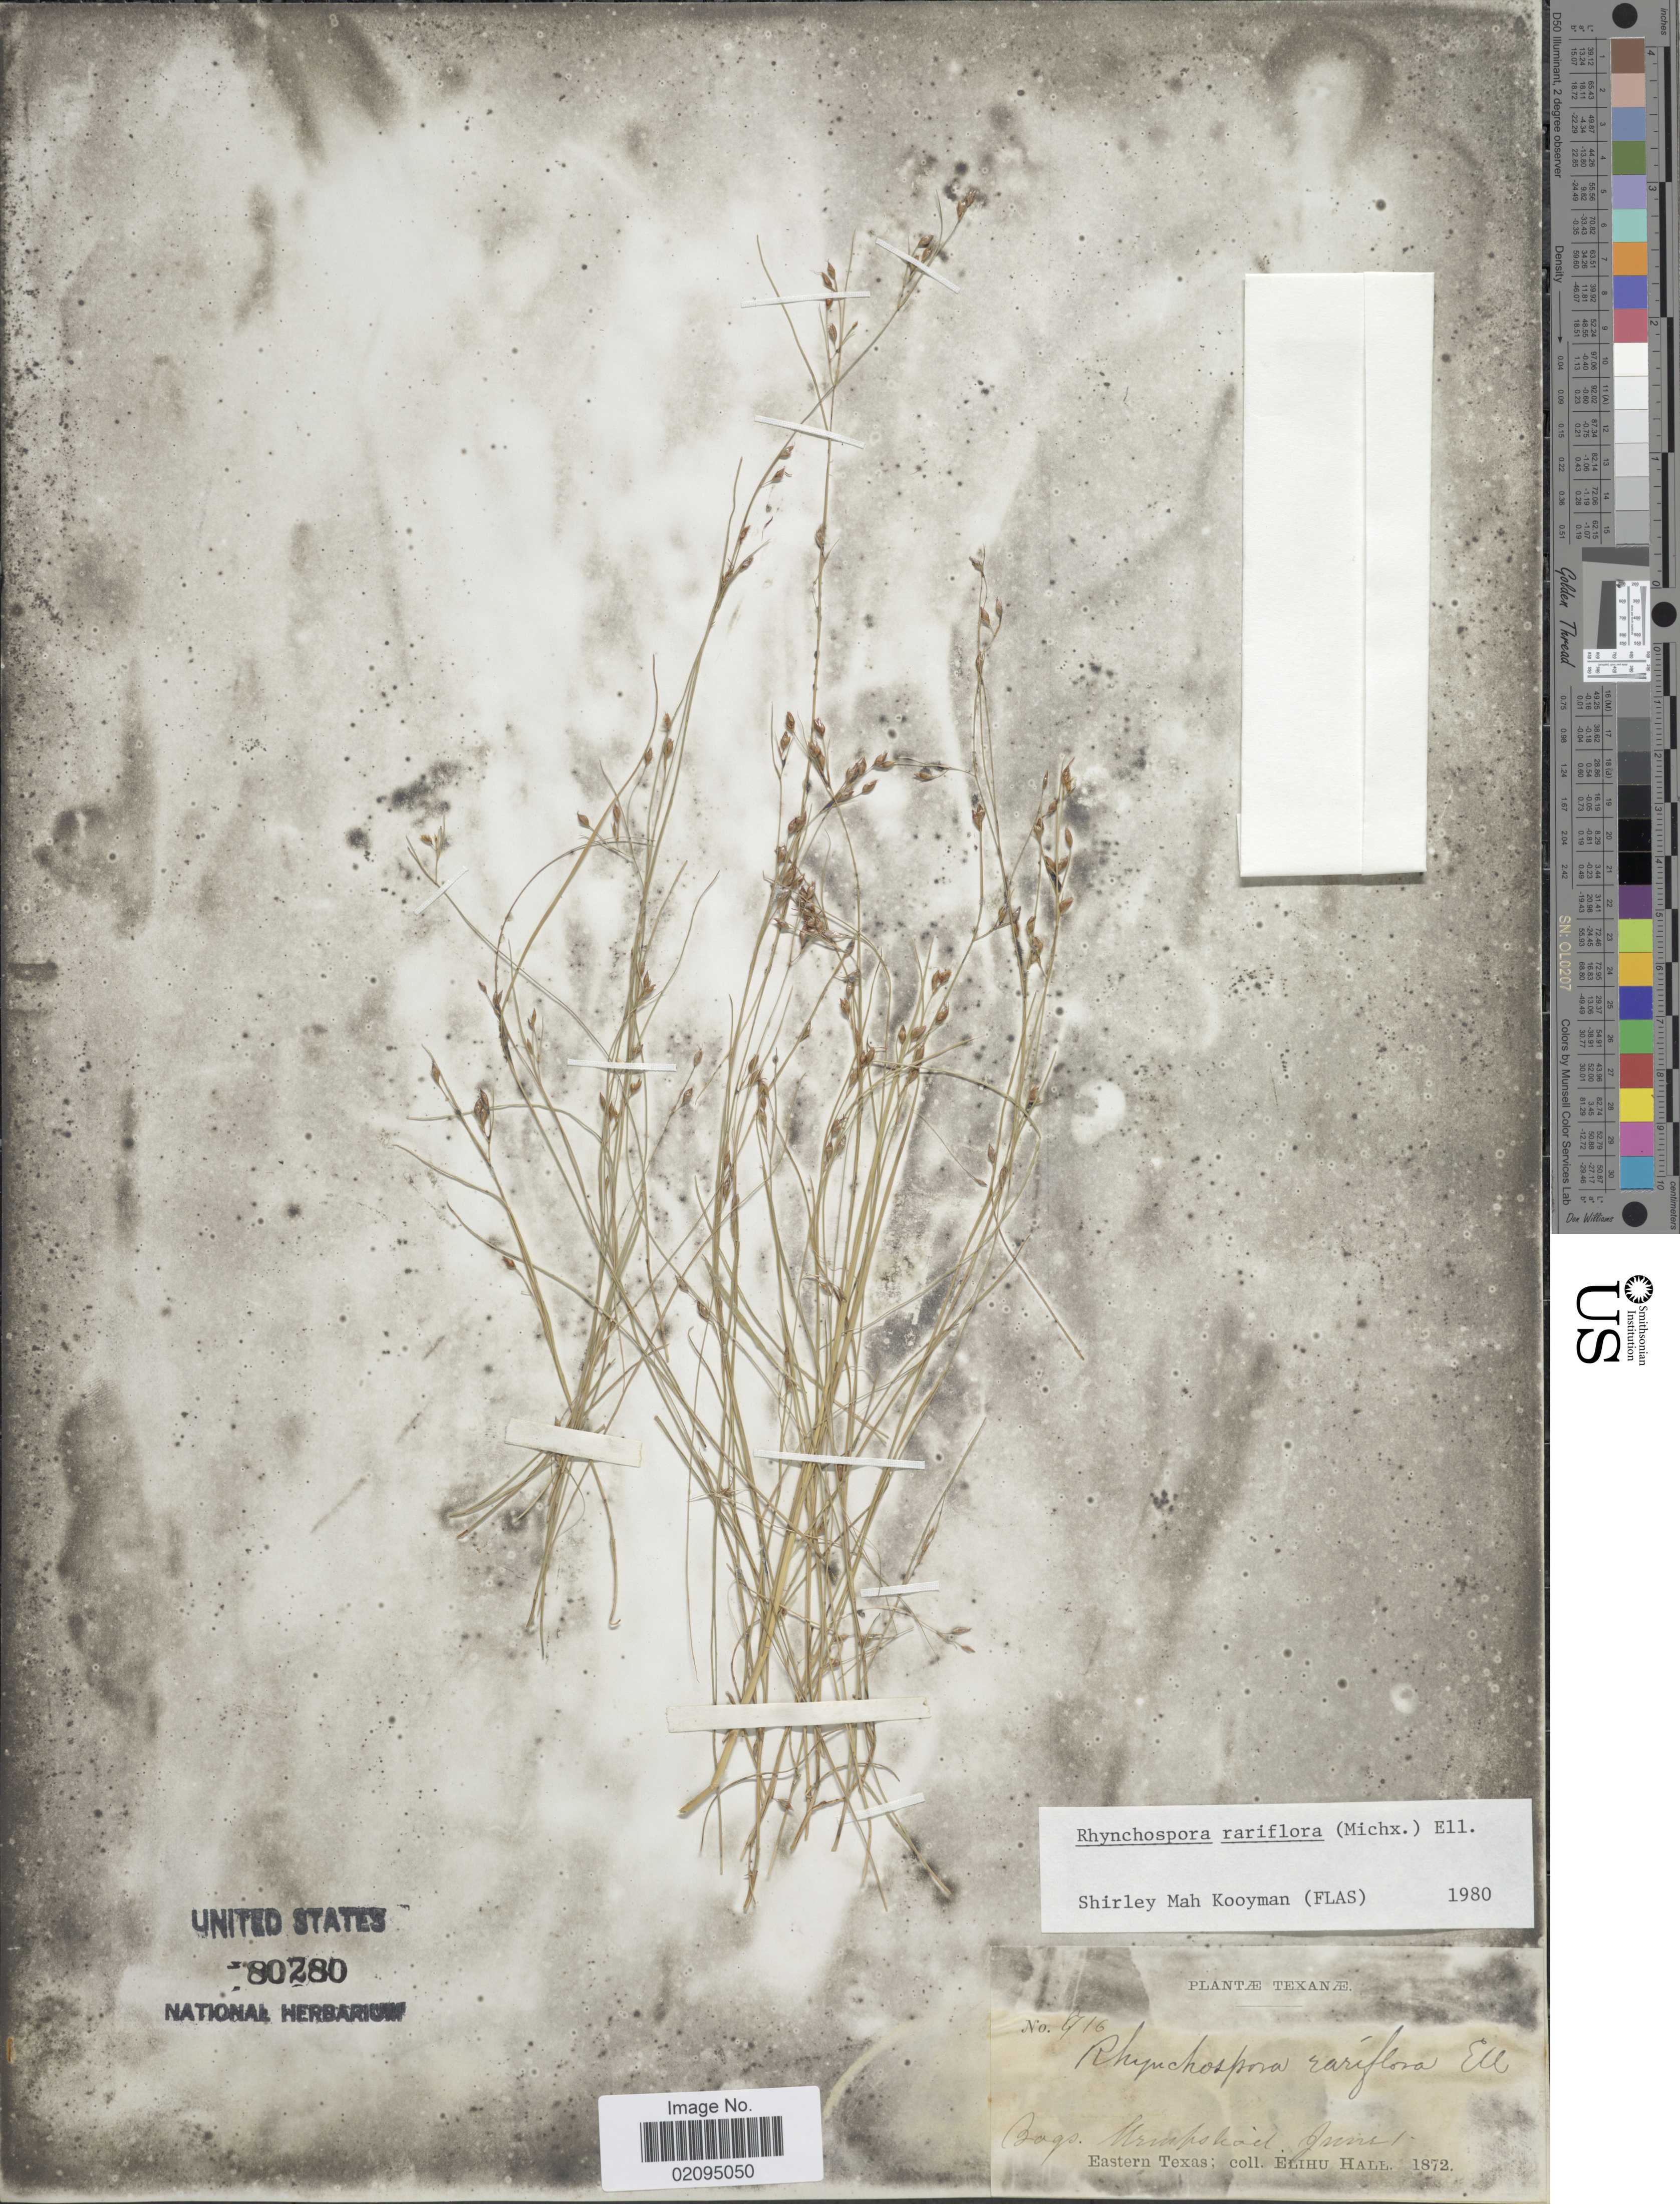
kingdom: Plantae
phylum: Tracheophyta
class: Liliopsida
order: Poales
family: Cyperaceae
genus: Rhynchospora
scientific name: Rhynchospora rariflora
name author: (Michx.) Elliott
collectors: E. Hall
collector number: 916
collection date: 1872-06-01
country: United States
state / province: Texas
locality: Eastern Texas. Bogs Hempstead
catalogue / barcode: US 80280